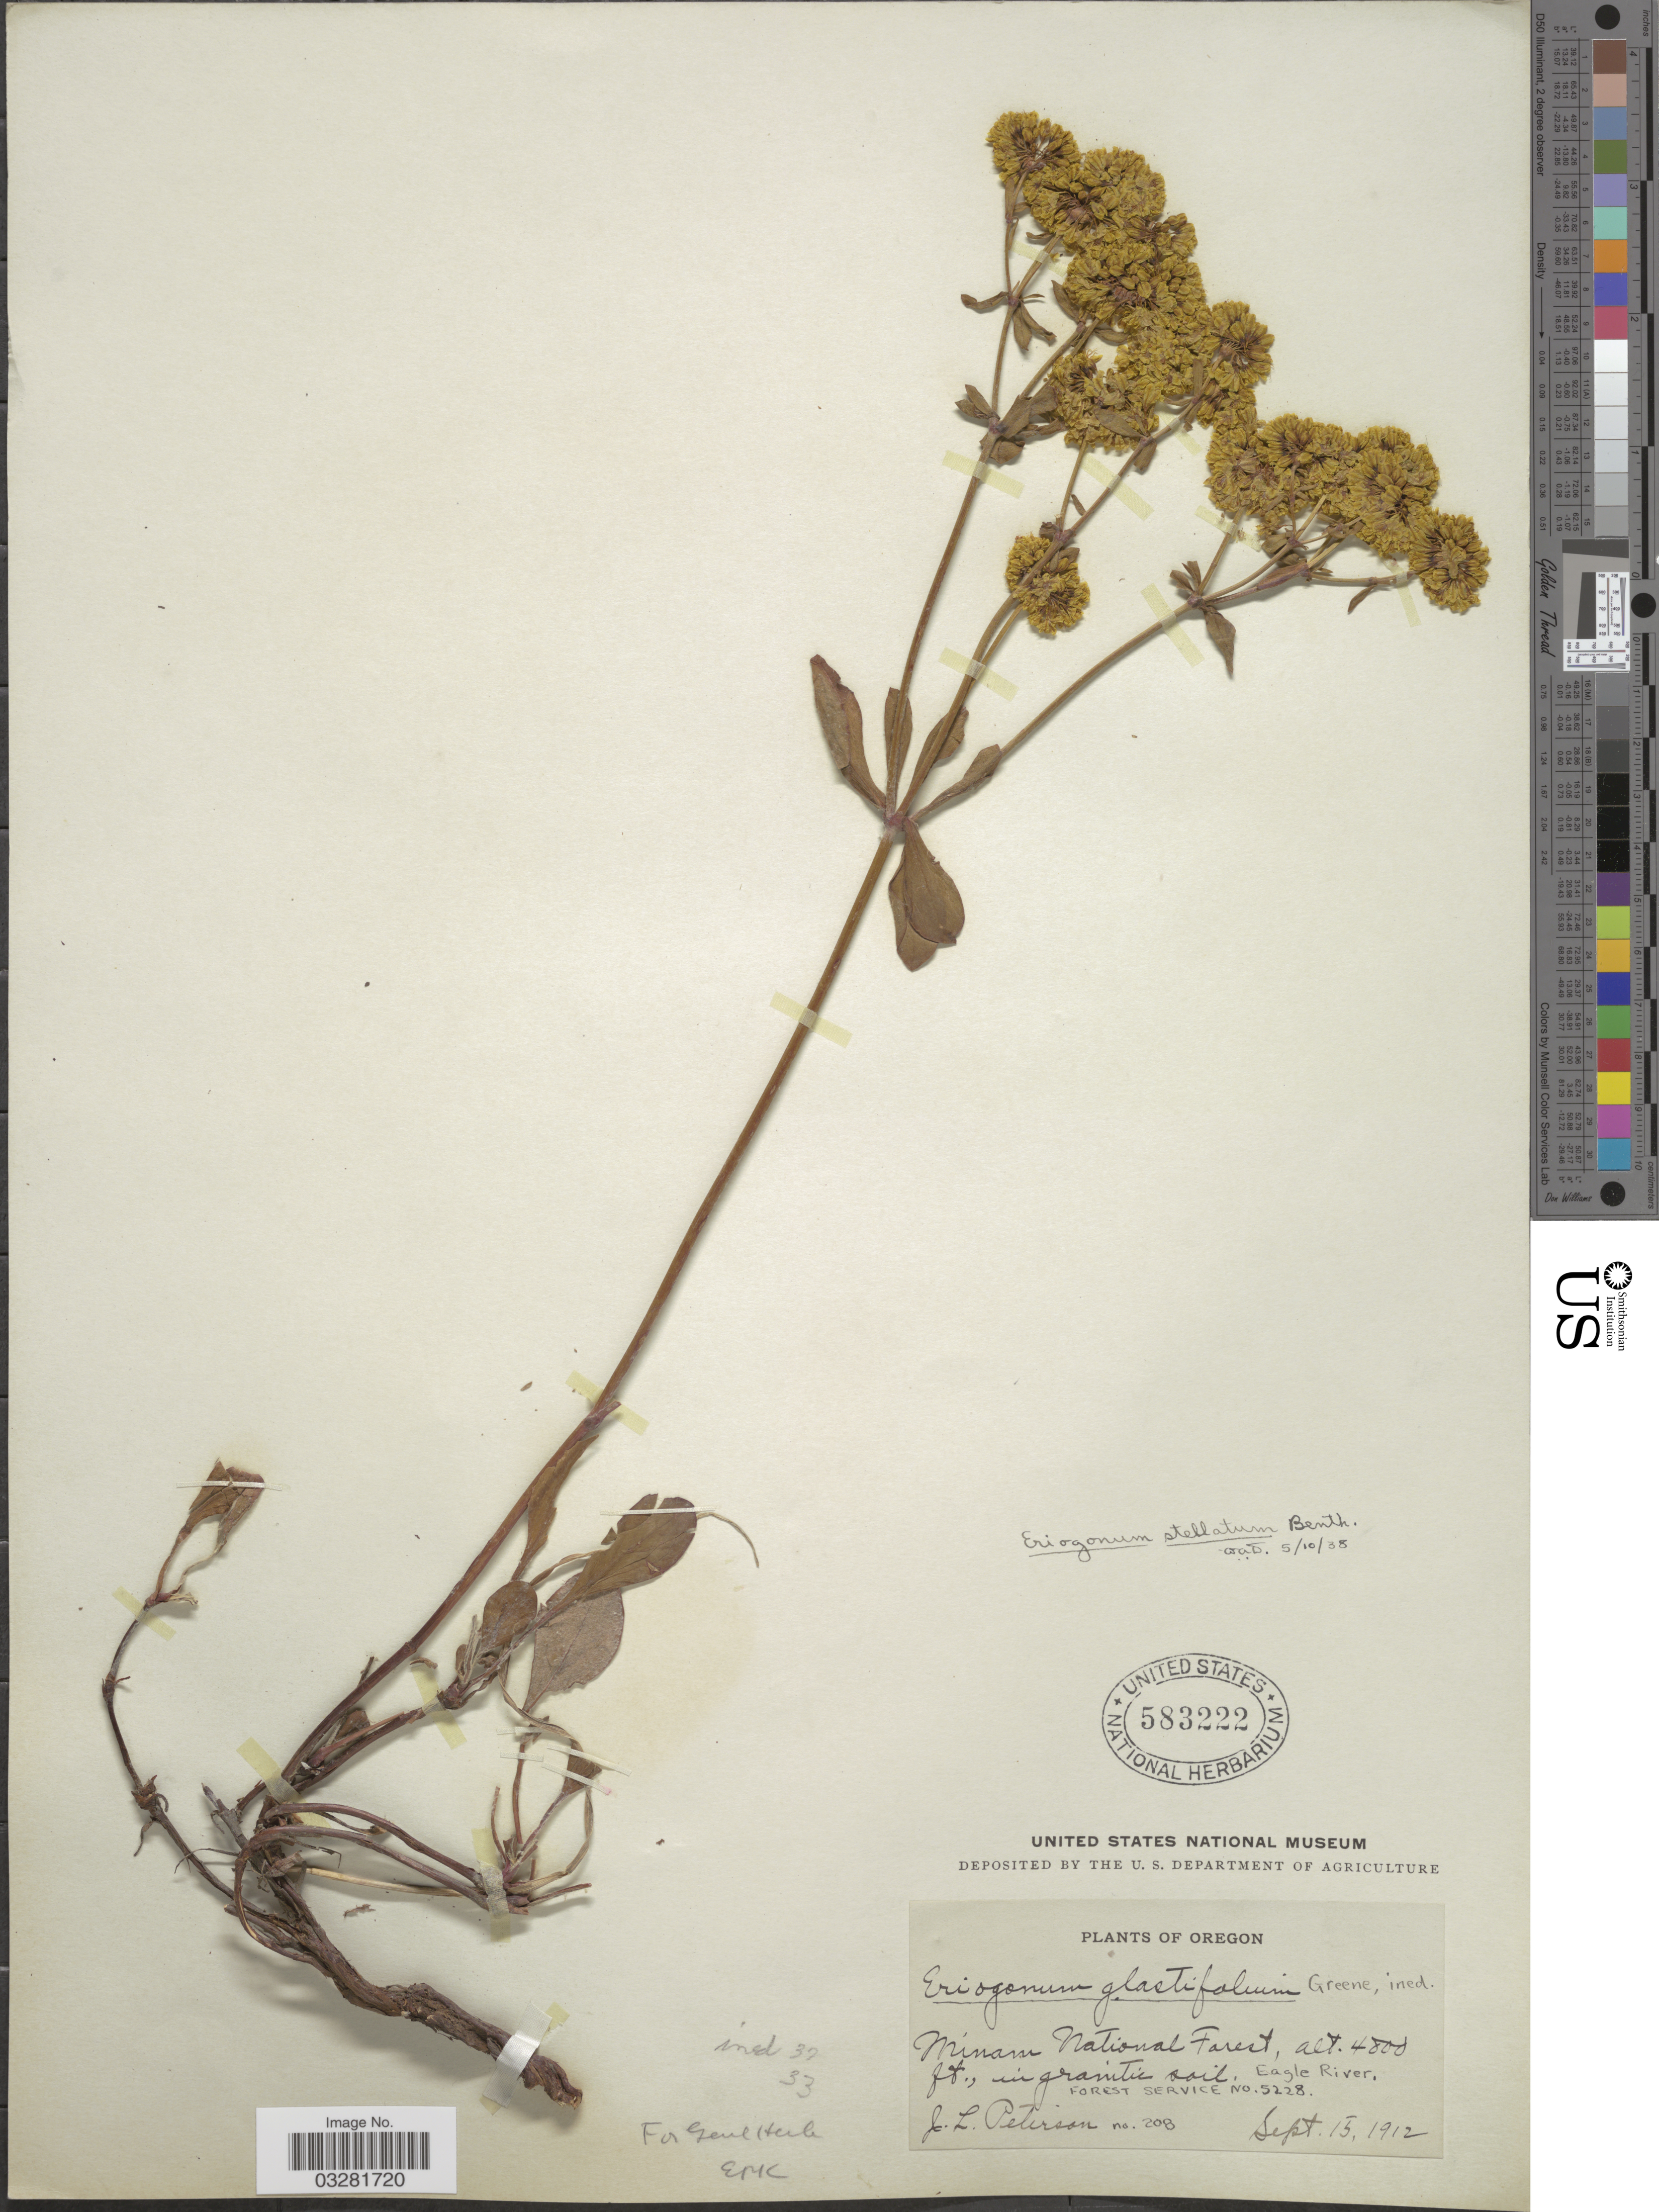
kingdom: Plantae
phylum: Tracheophyta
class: Magnoliopsida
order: Caryophyllales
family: Polygonaceae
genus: Eriogonum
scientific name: Eriogonum umbellatum var. stellatum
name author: (Benth.) M.E. Jones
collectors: J. Peterson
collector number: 208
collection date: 1912-09-15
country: United States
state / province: Oregon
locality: Minam National Forest. Eagle River.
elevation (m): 1463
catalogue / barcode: US 583222